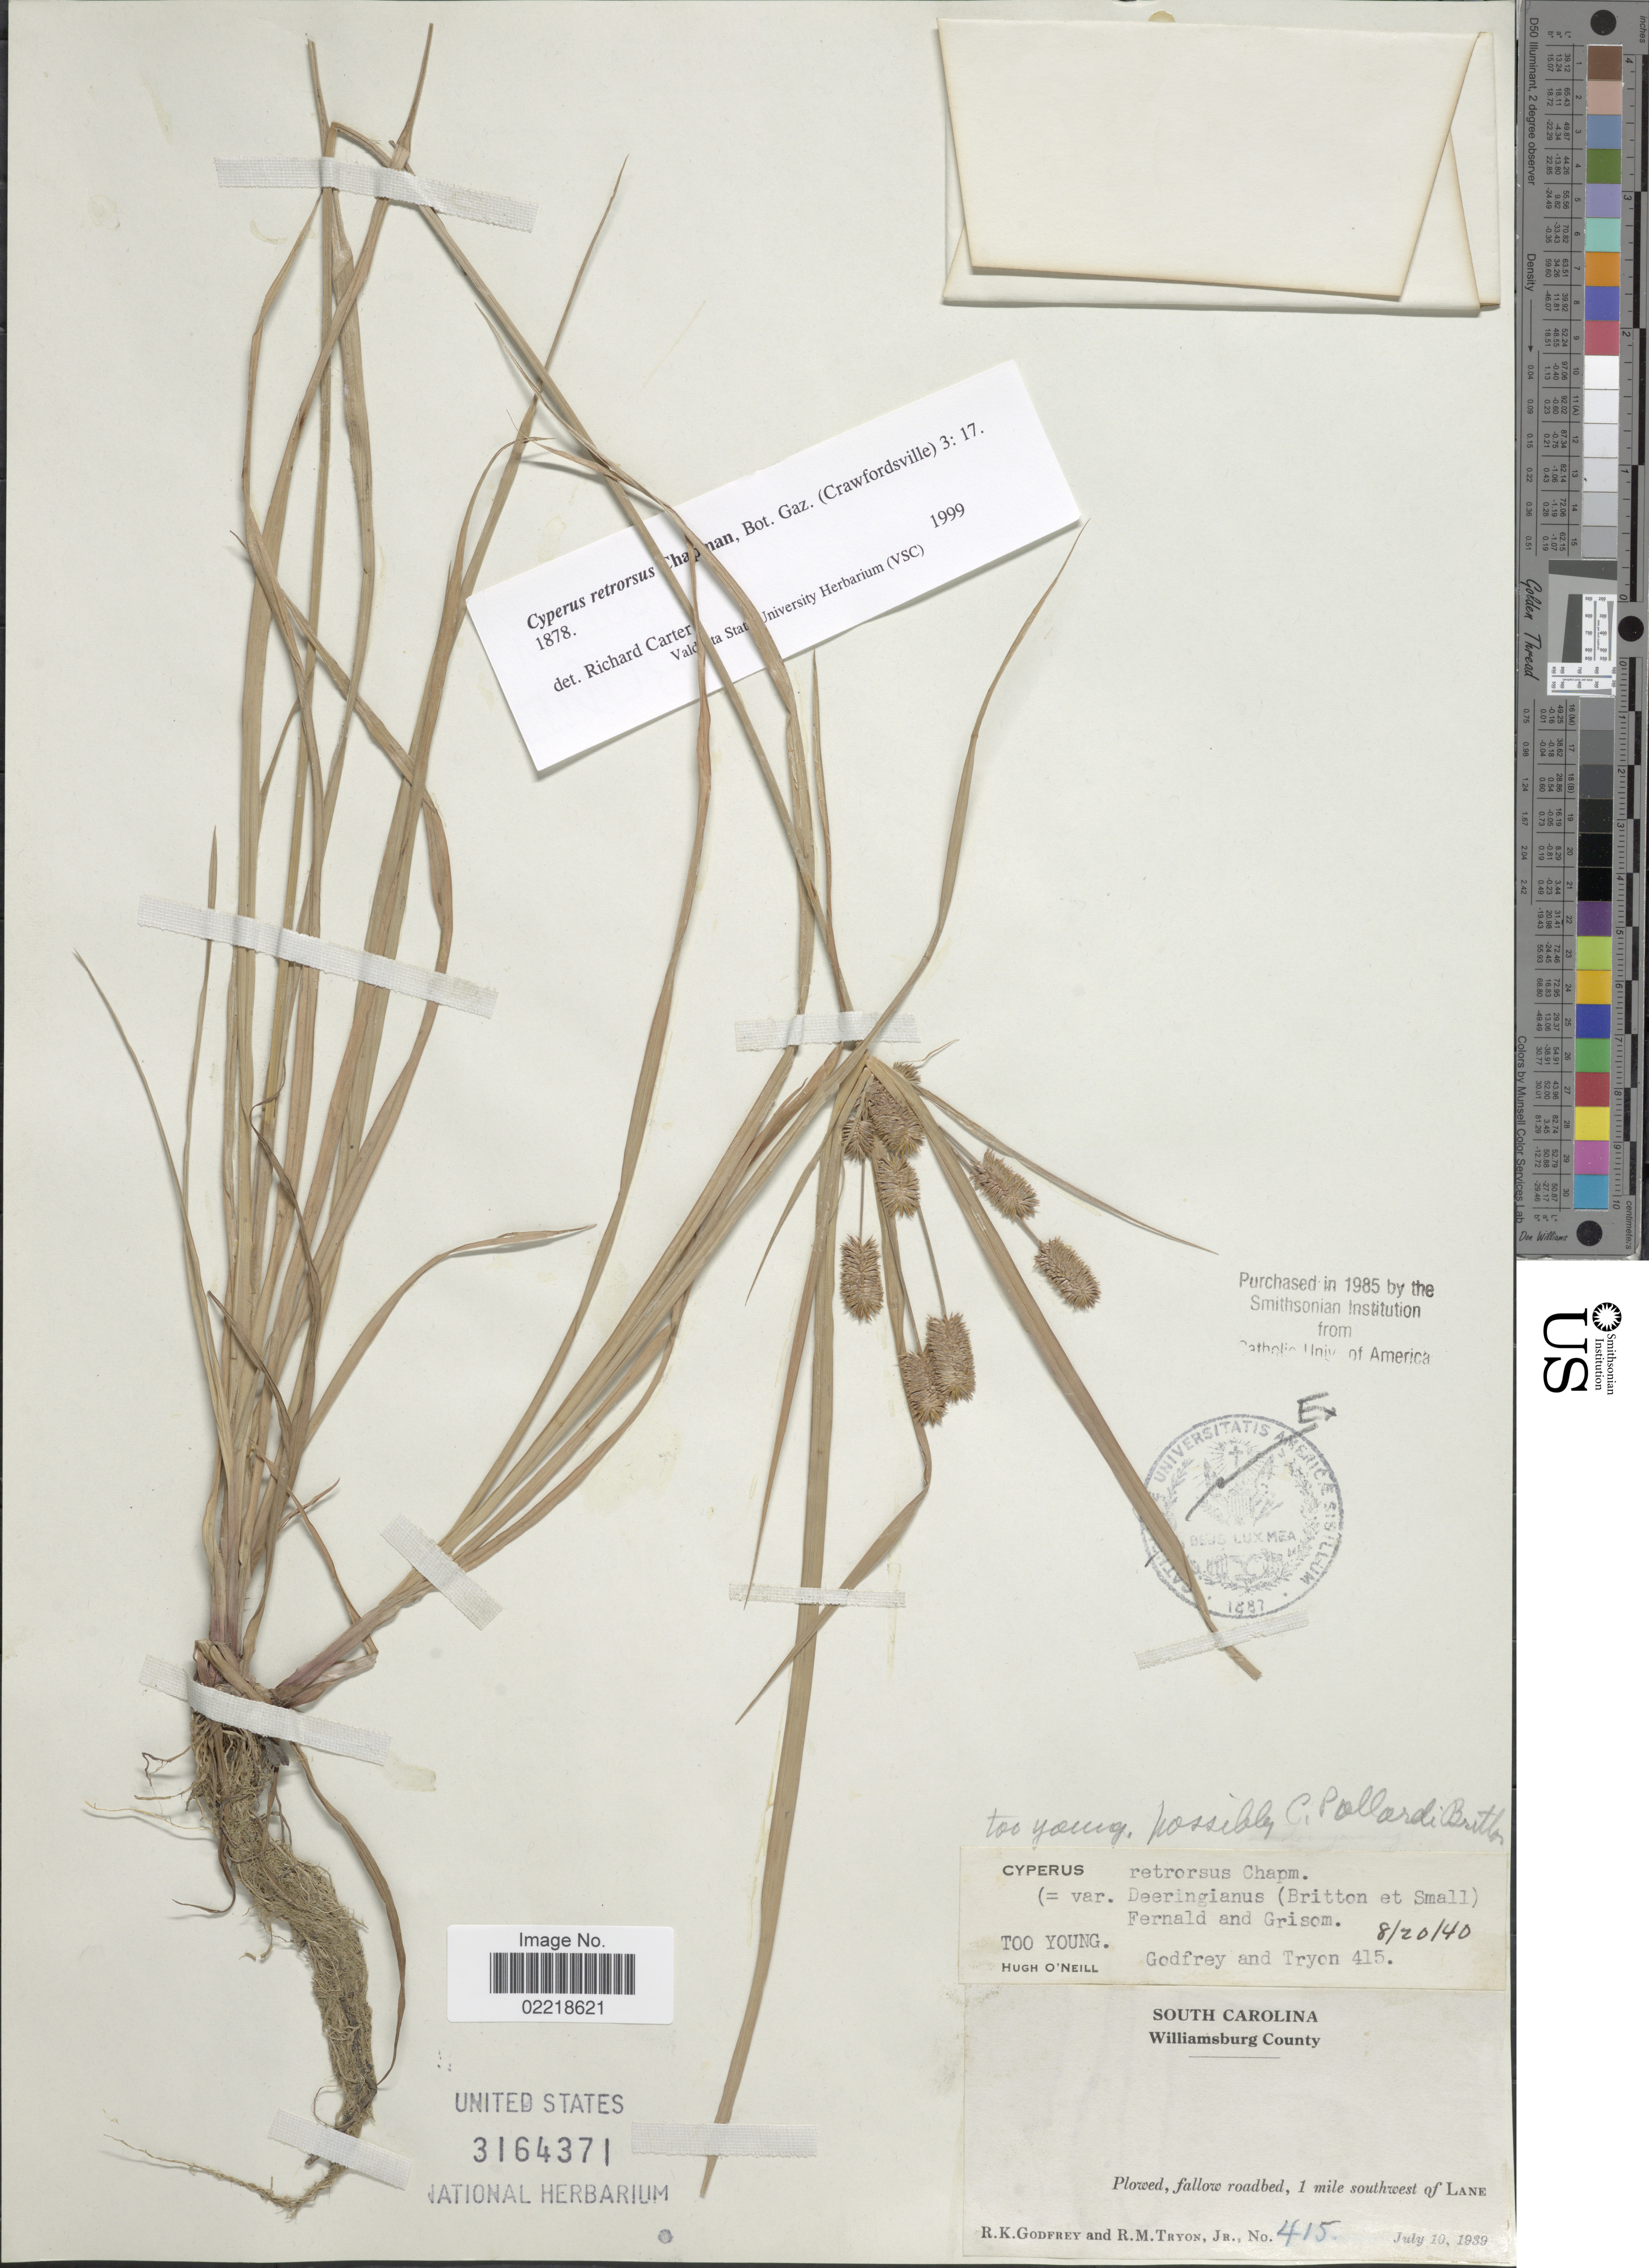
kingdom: Plantae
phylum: Tracheophyta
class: Liliopsida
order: Poales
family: Cyperaceae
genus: Cyperus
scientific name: Cyperus retrorsus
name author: Chapm.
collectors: R. K. Godfrey & R. M. Tryon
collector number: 415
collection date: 1939-07-10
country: United States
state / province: South Carolina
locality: Williamsburg County, 1 mile southwest of Lane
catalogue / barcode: US 3164371